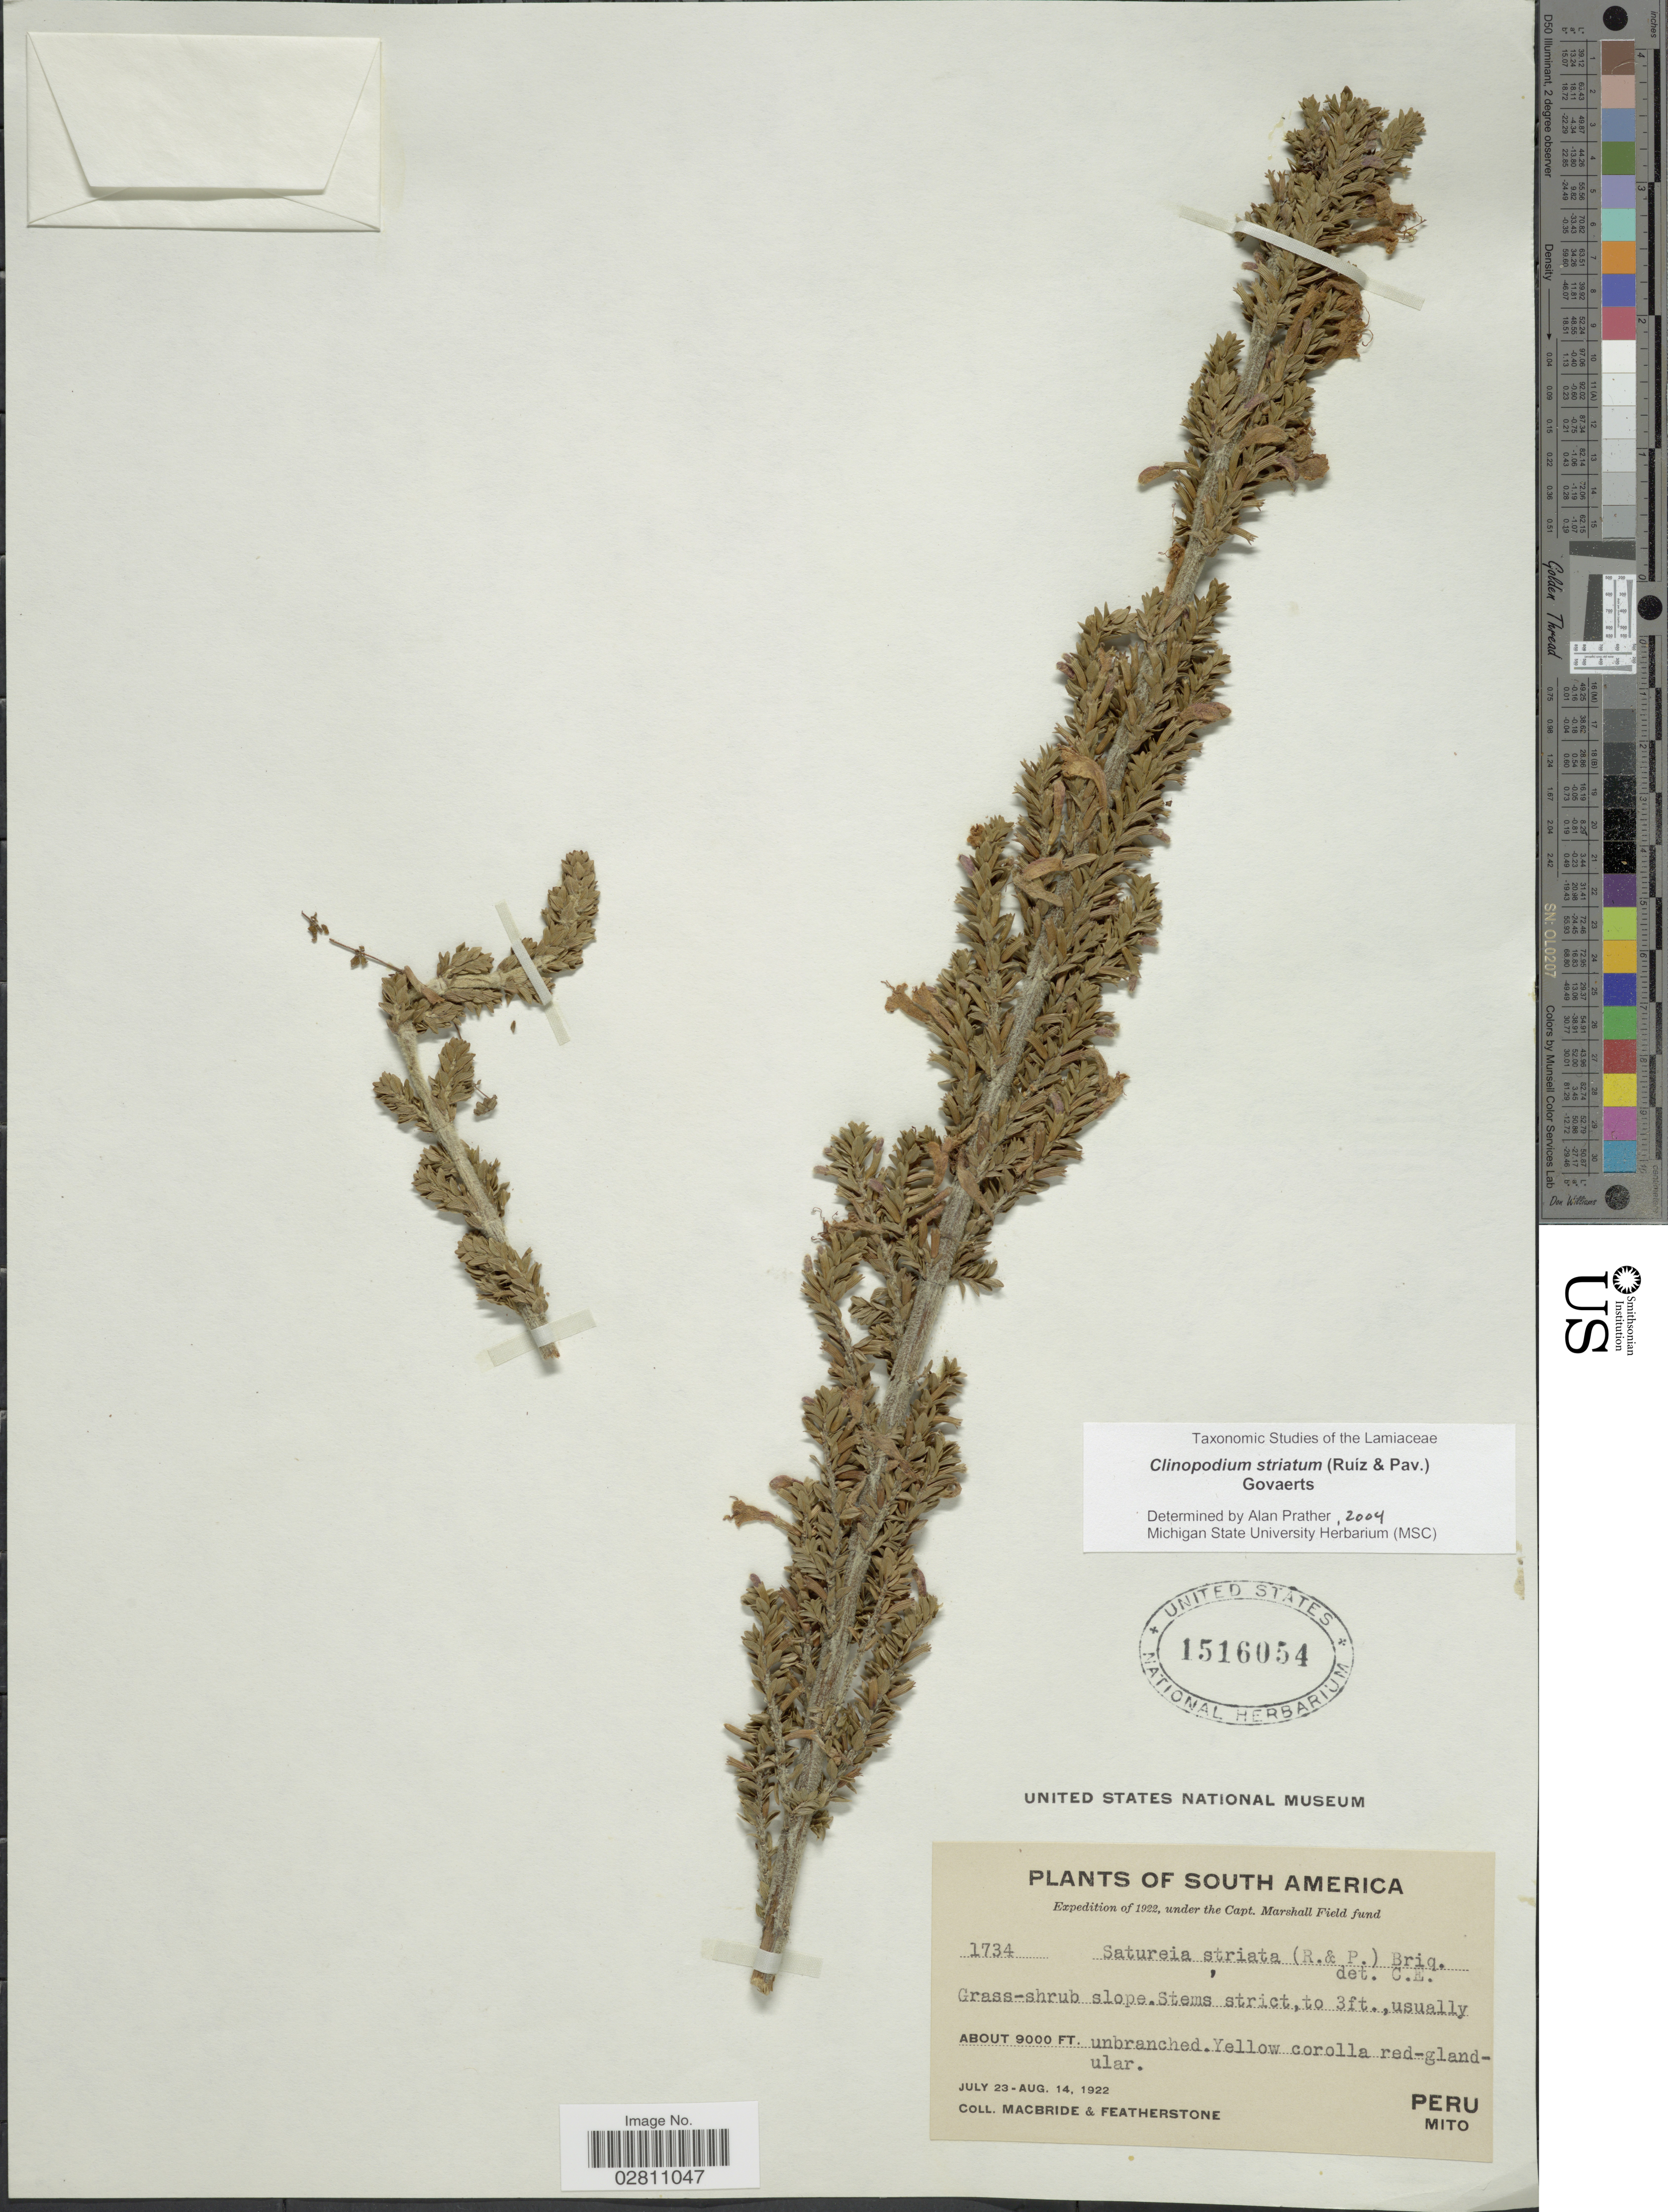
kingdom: Plantae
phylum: Tracheophyta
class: Magnoliopsida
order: Lamiales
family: Lamiaceae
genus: Clinopodium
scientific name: Clinopodium striatum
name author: (Ruiz & Pav.) Govaerts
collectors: Macbride, -- & -. Featherstone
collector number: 1734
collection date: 1922-07-23/1922-08-14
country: Peru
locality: Mito, Peru.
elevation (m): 2743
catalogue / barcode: US 1516054